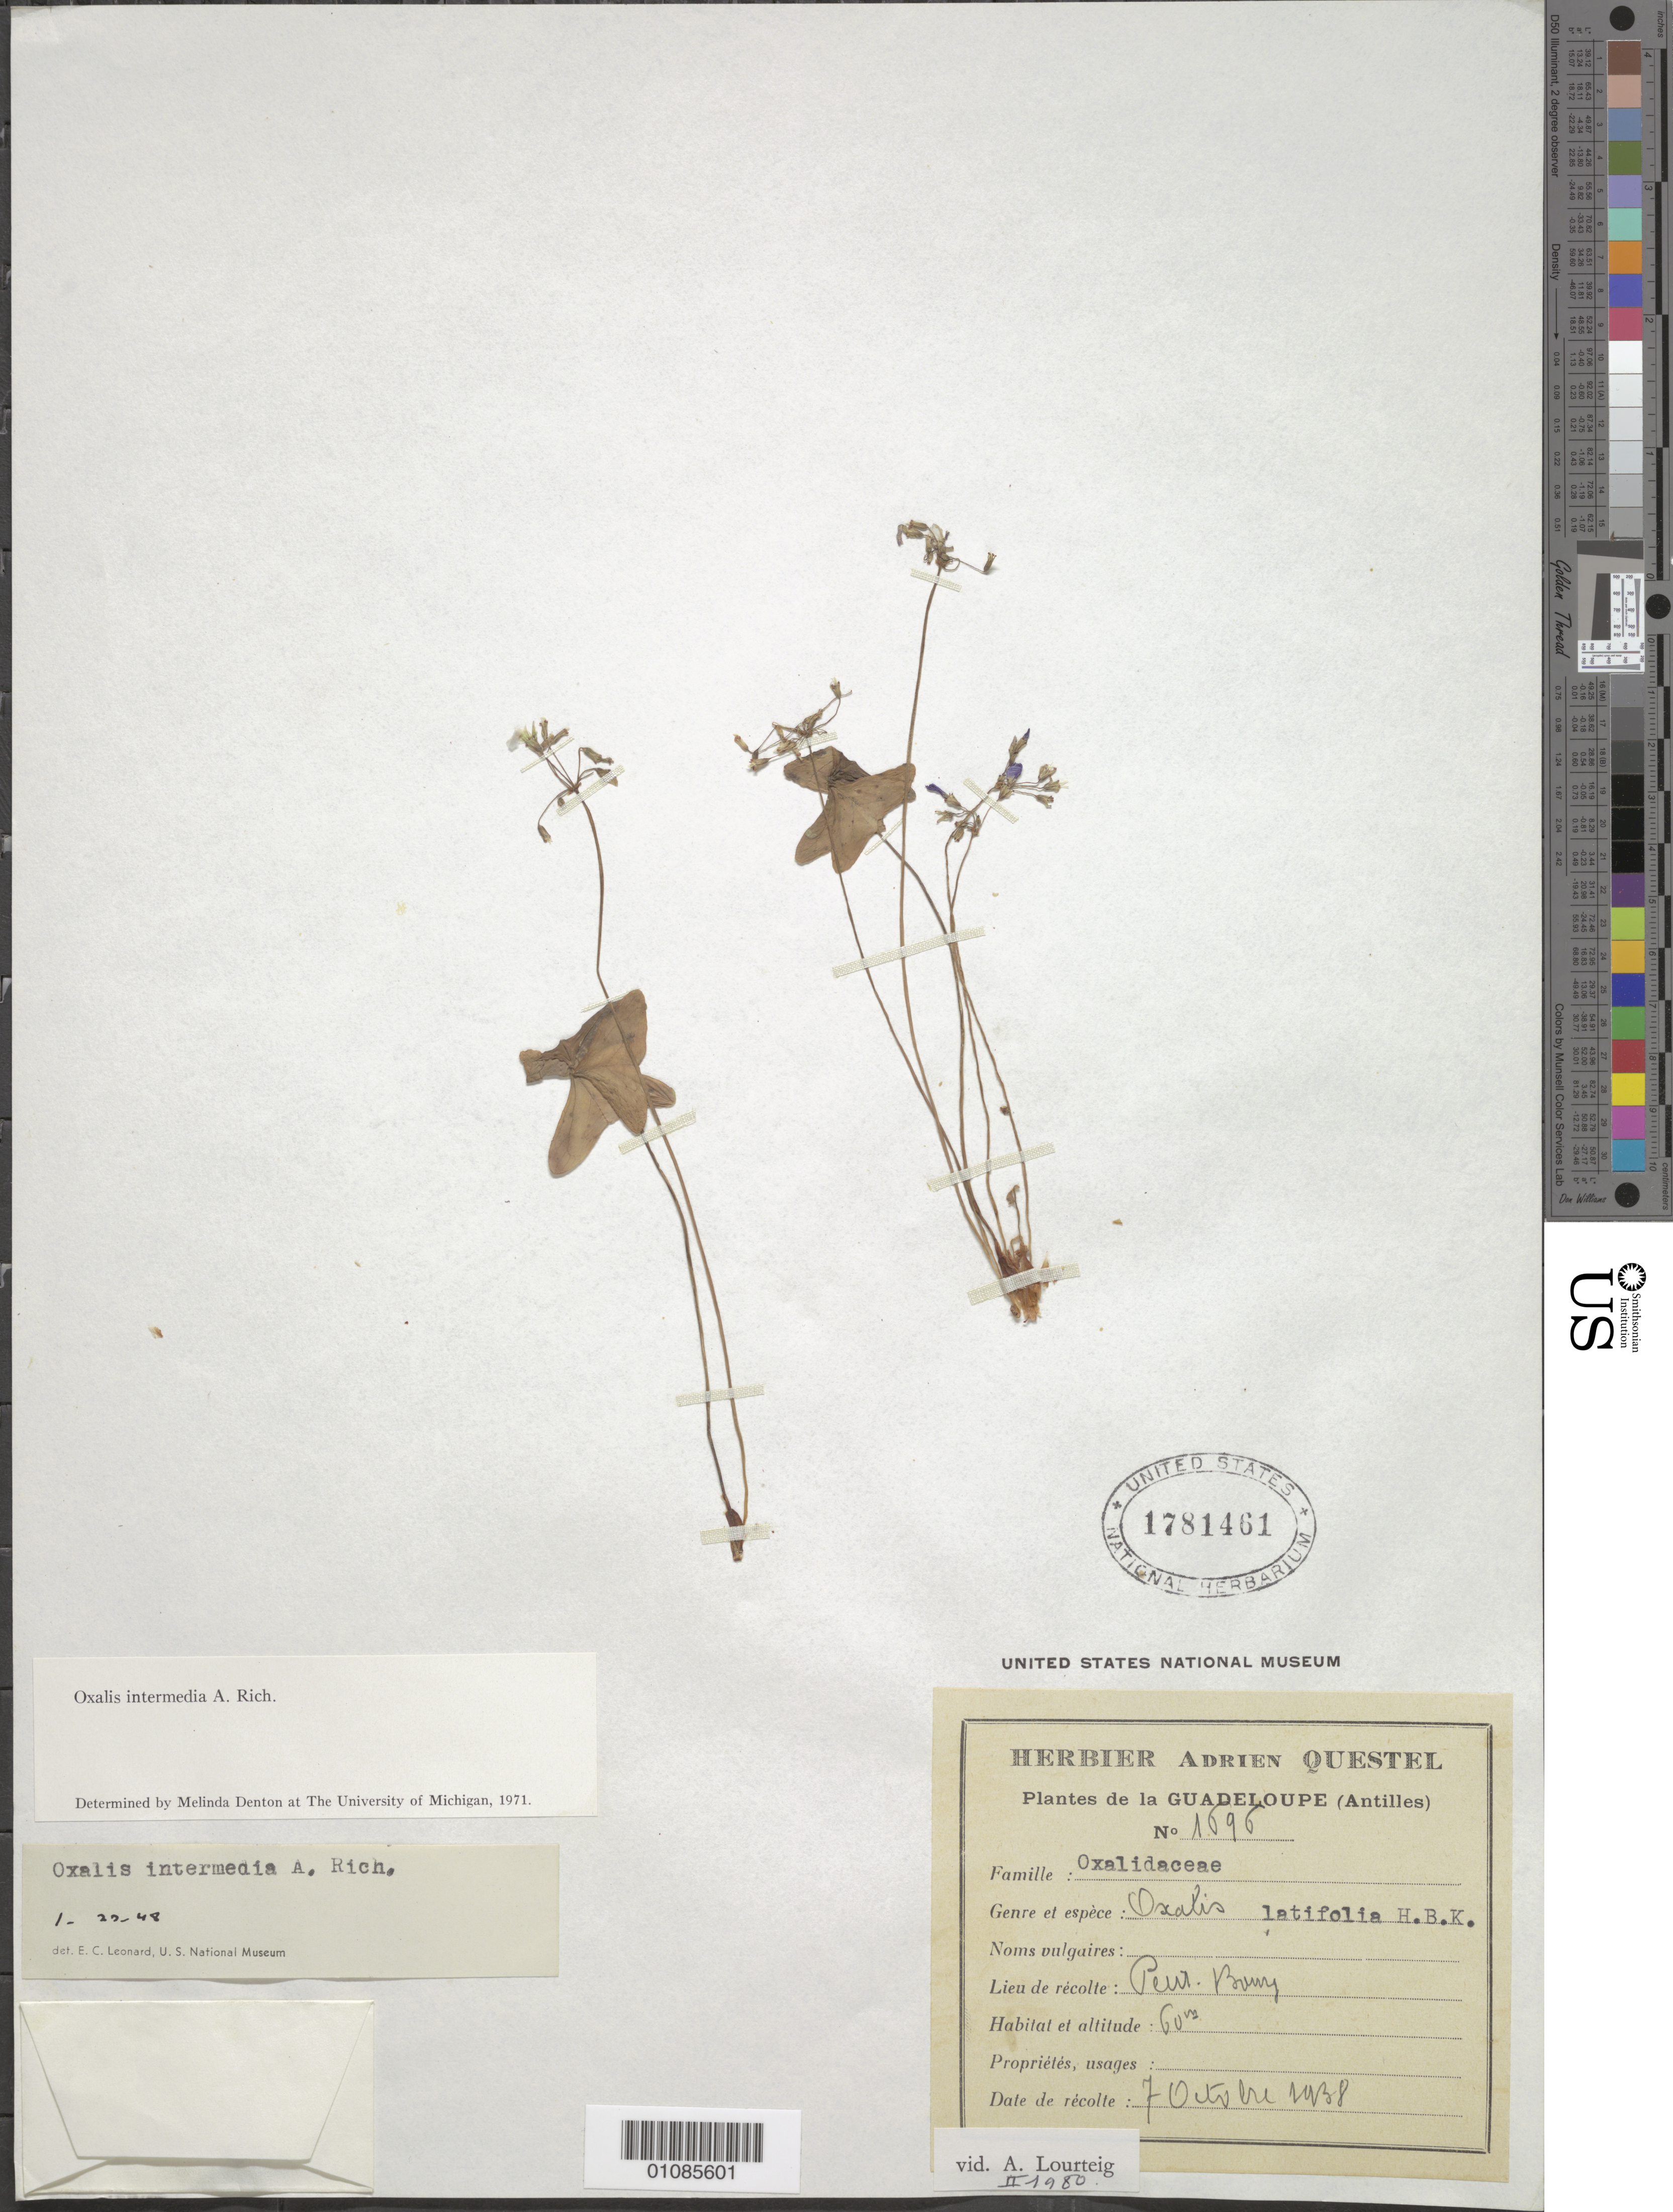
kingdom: Plantae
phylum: Tracheophyta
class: Magnoliopsida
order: Oxalidales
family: Oxalidaceae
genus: Oxalis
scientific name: Oxalis latifolia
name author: Kunth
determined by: Lourteig, A.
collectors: A. Questel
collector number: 1696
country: Guadeloupe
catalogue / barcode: US 1781461